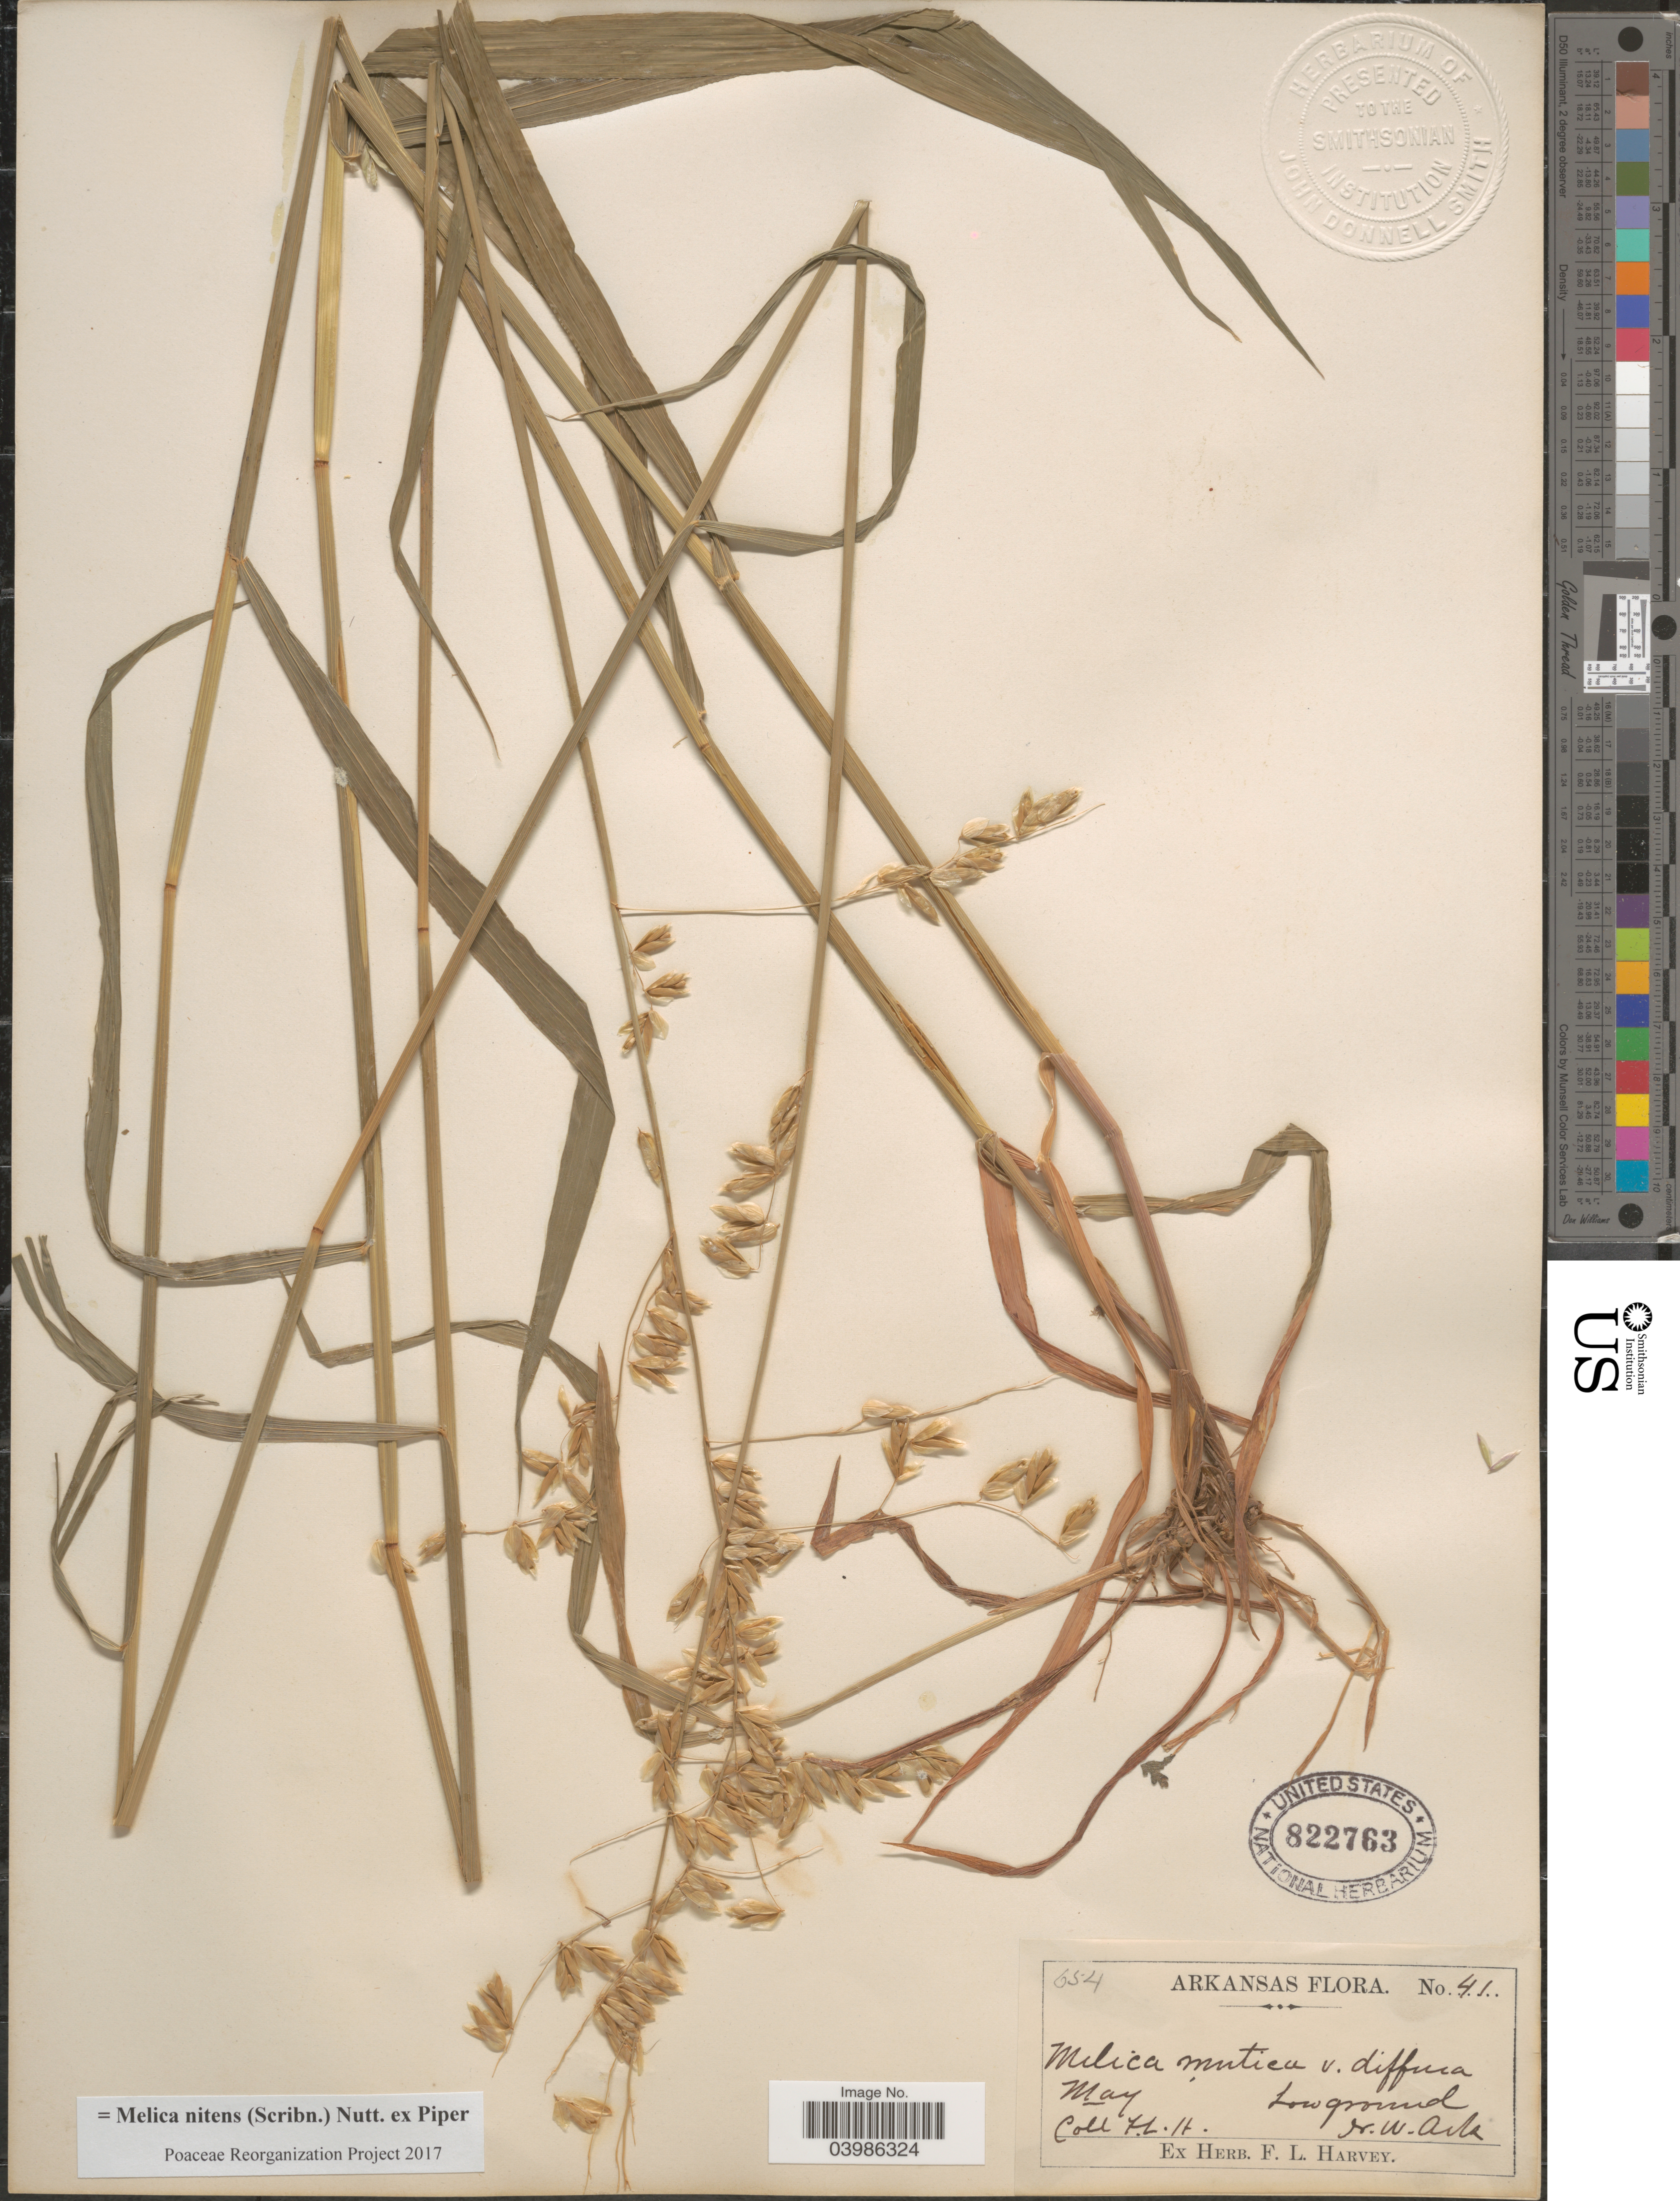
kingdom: Plantae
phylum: Tracheophyta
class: Liliopsida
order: Poales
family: Poaceae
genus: Melica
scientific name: Melica nitens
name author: (Scribn.) Nutt. ex Piper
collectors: F. L. Harvey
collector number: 41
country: United States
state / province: Arkansas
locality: N.W. Ark.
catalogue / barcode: US 822763